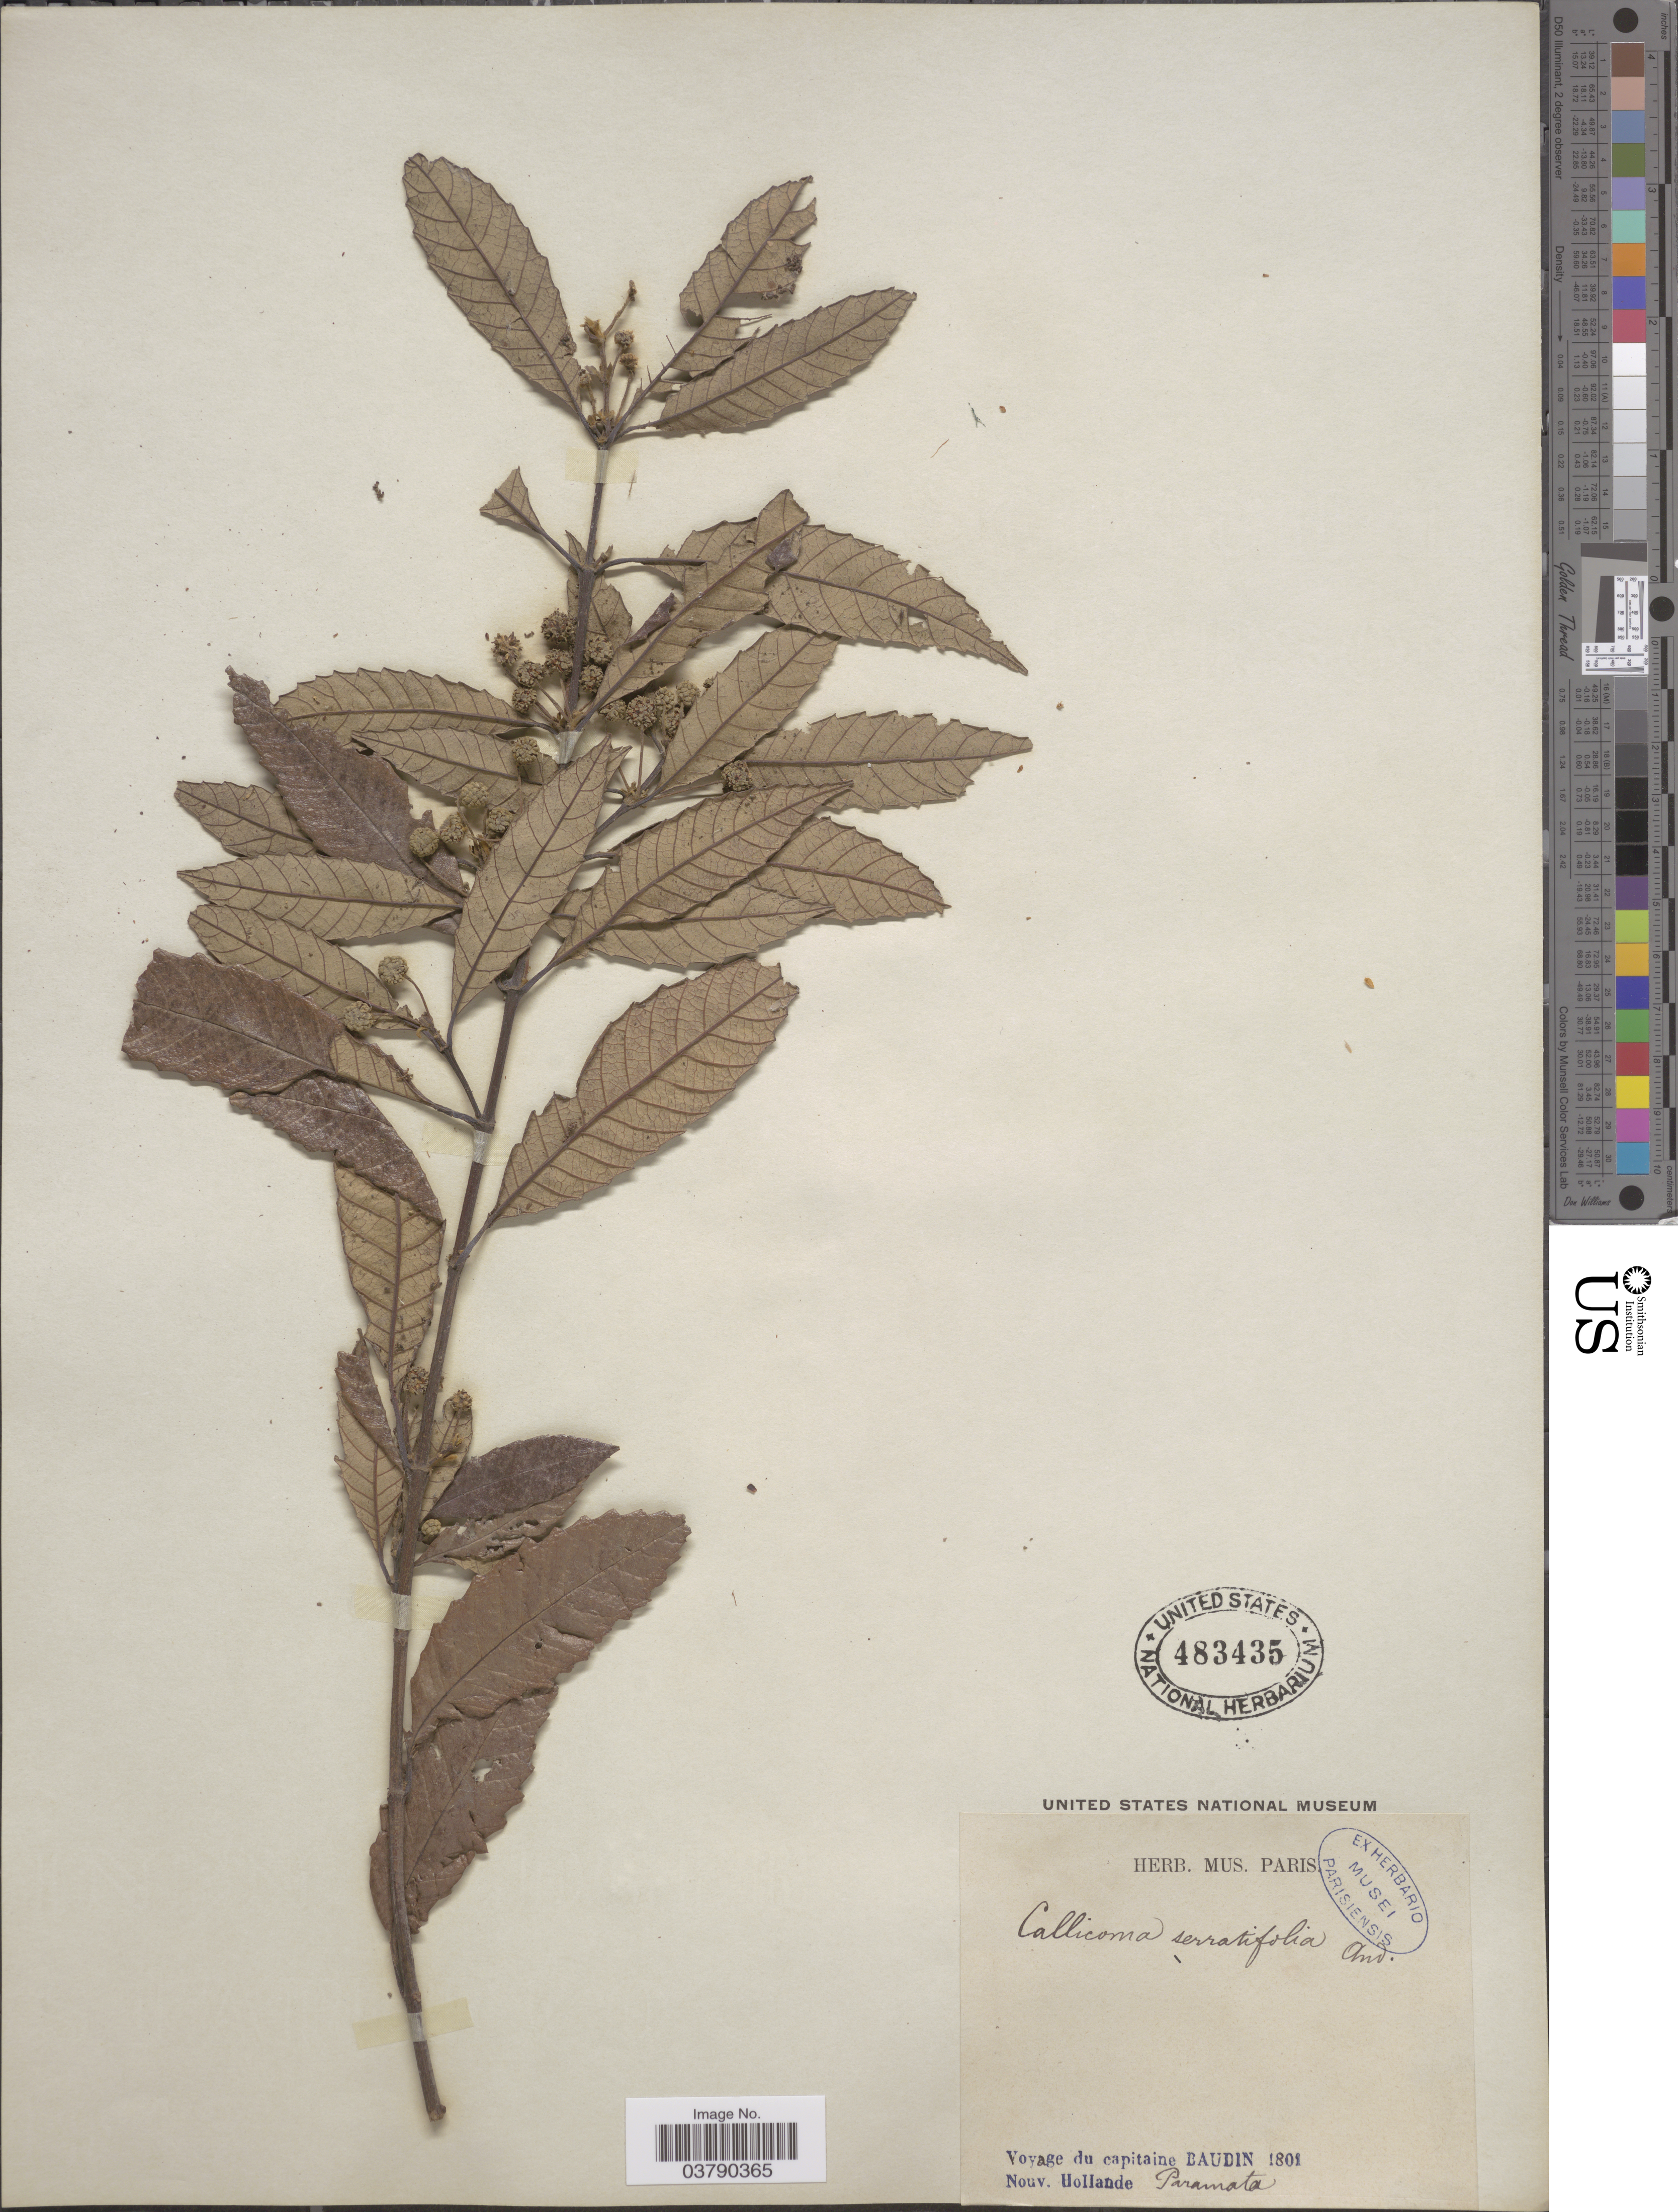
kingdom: Plantae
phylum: Tracheophyta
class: Magnoliopsida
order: Oxalidales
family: Cunoniaceae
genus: Callicoma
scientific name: Callicoma sp.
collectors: T. Baudin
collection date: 1801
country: Australia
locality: Nouv. Hollande Paramata.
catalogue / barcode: US 483435